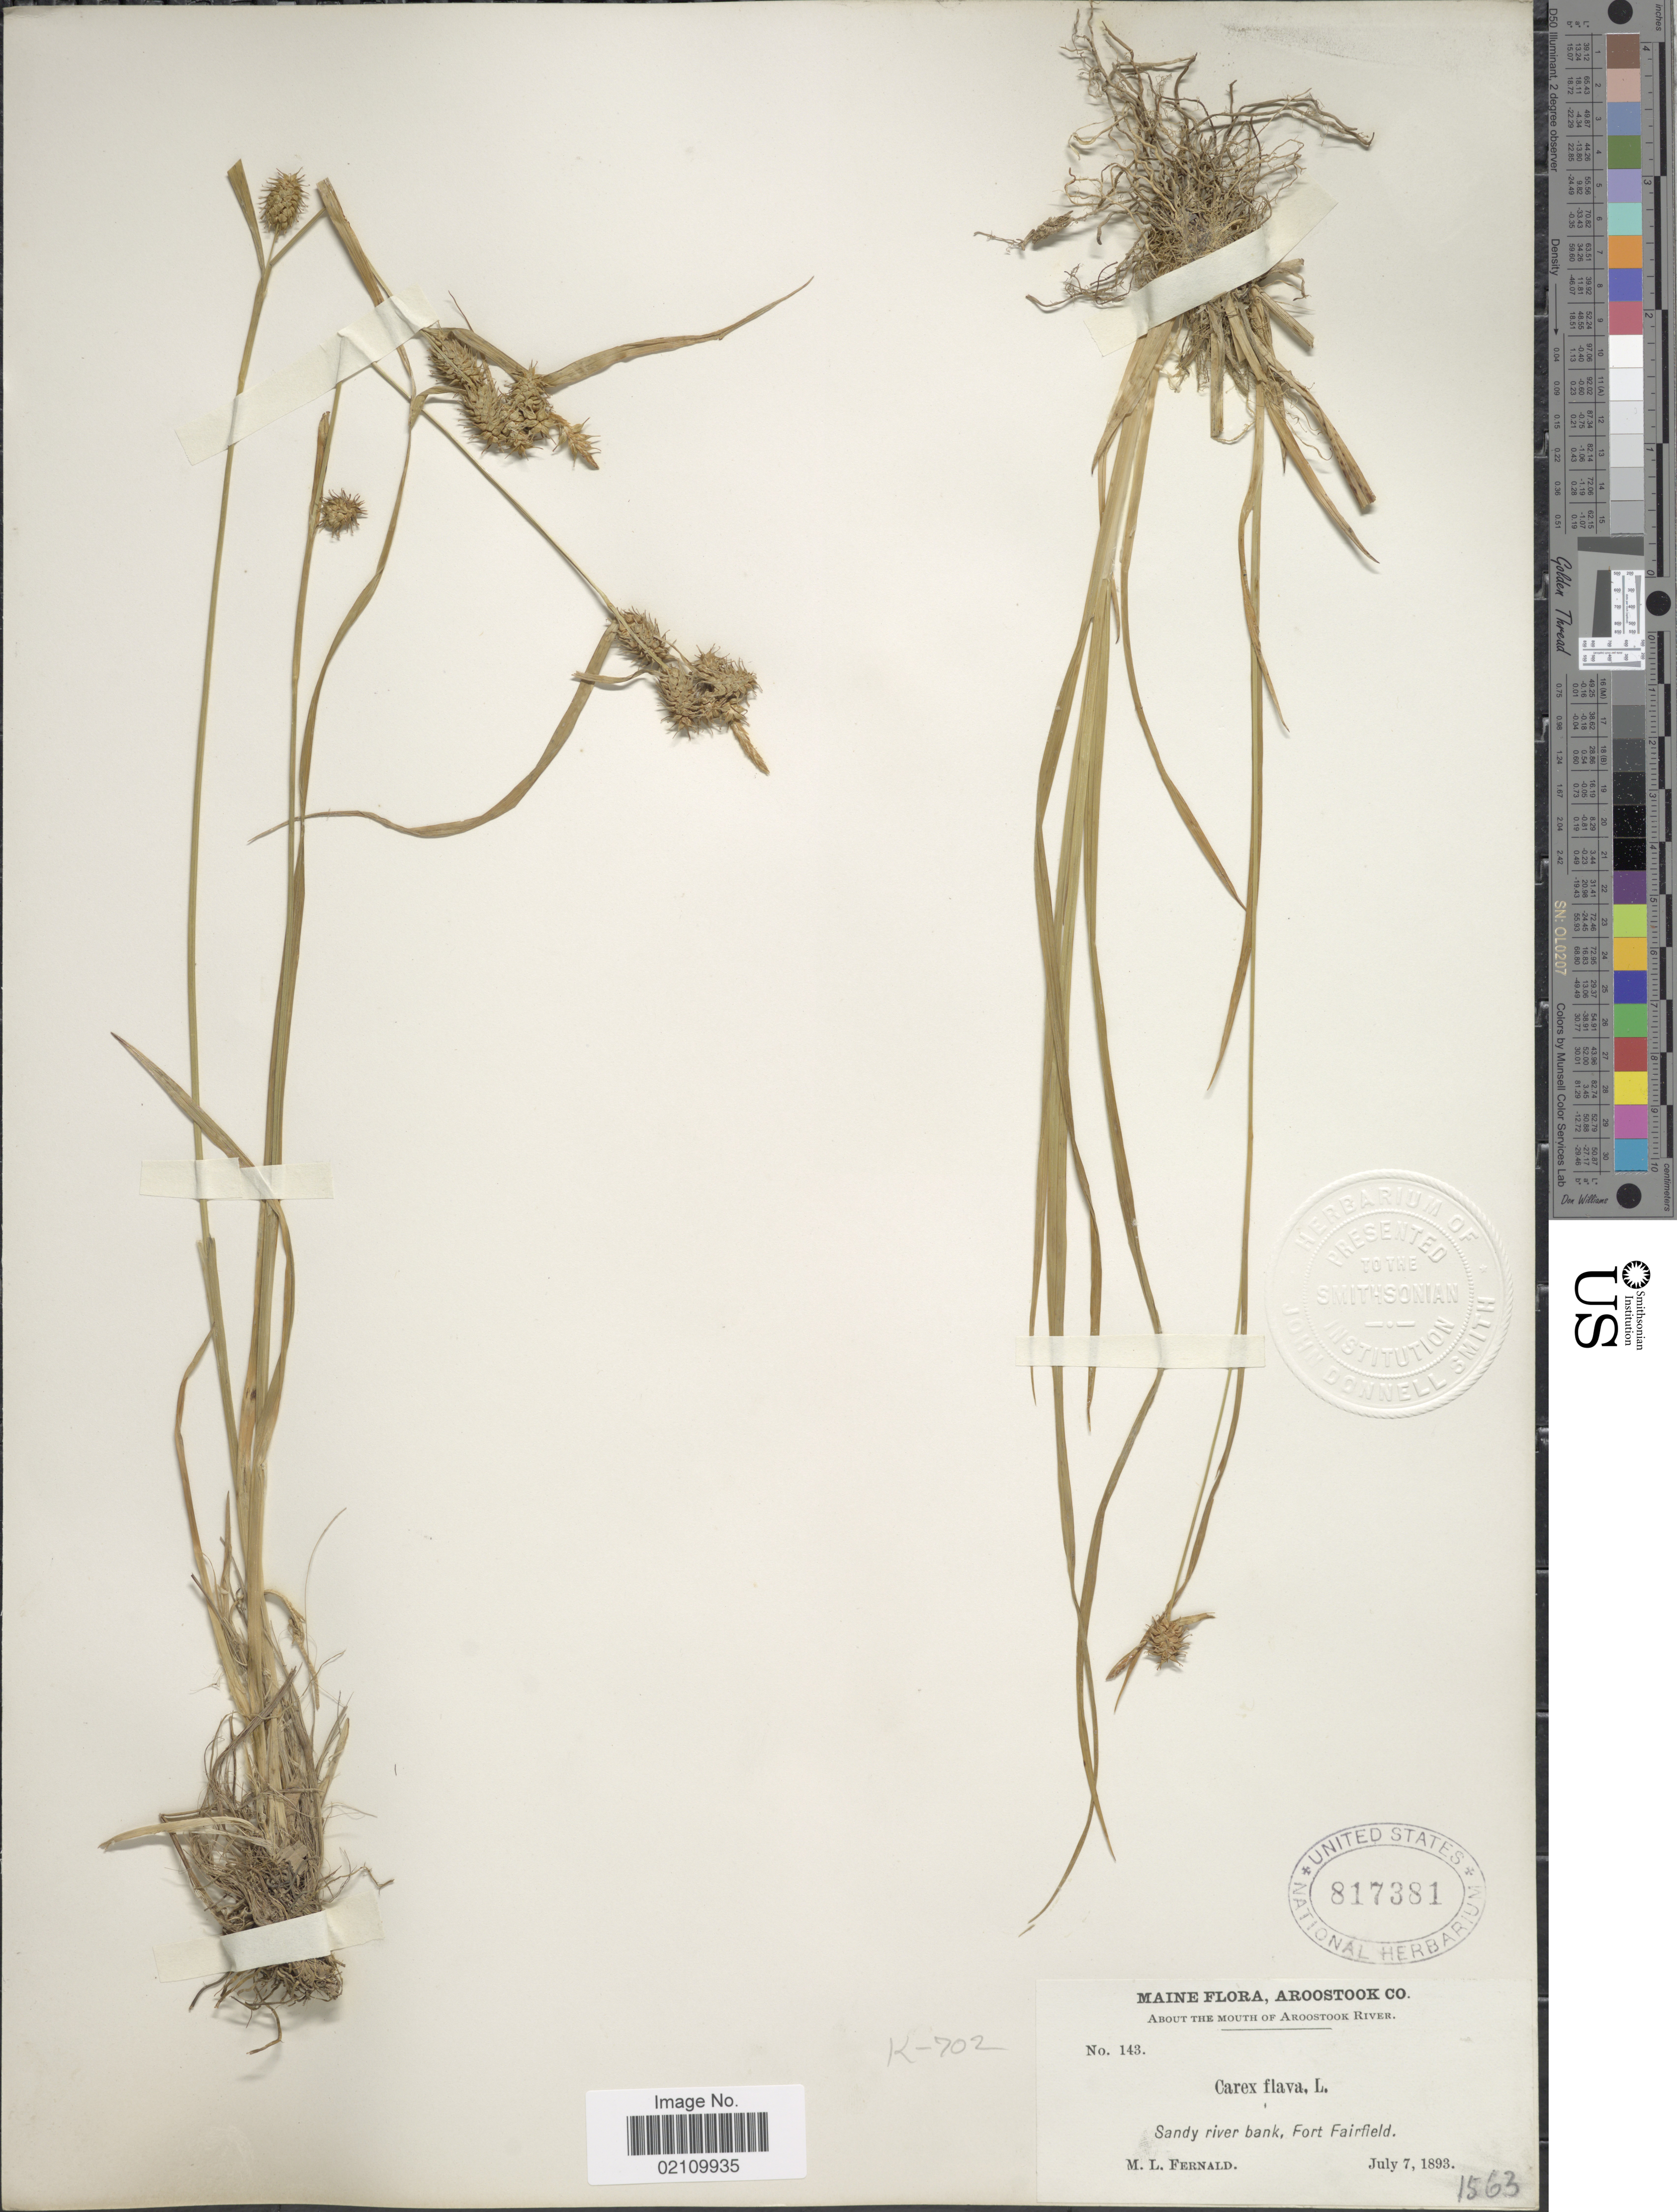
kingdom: Plantae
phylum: Tracheophyta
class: Liliopsida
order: Poales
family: Cyperaceae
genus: Carex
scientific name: Carex flava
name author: L.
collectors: M. L. Fernald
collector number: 143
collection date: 1893-07-07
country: United States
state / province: Maine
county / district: Aroostook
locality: About the mouth of Aroostook River. Sandy river bank, Fort Fairfield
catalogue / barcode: US 817381